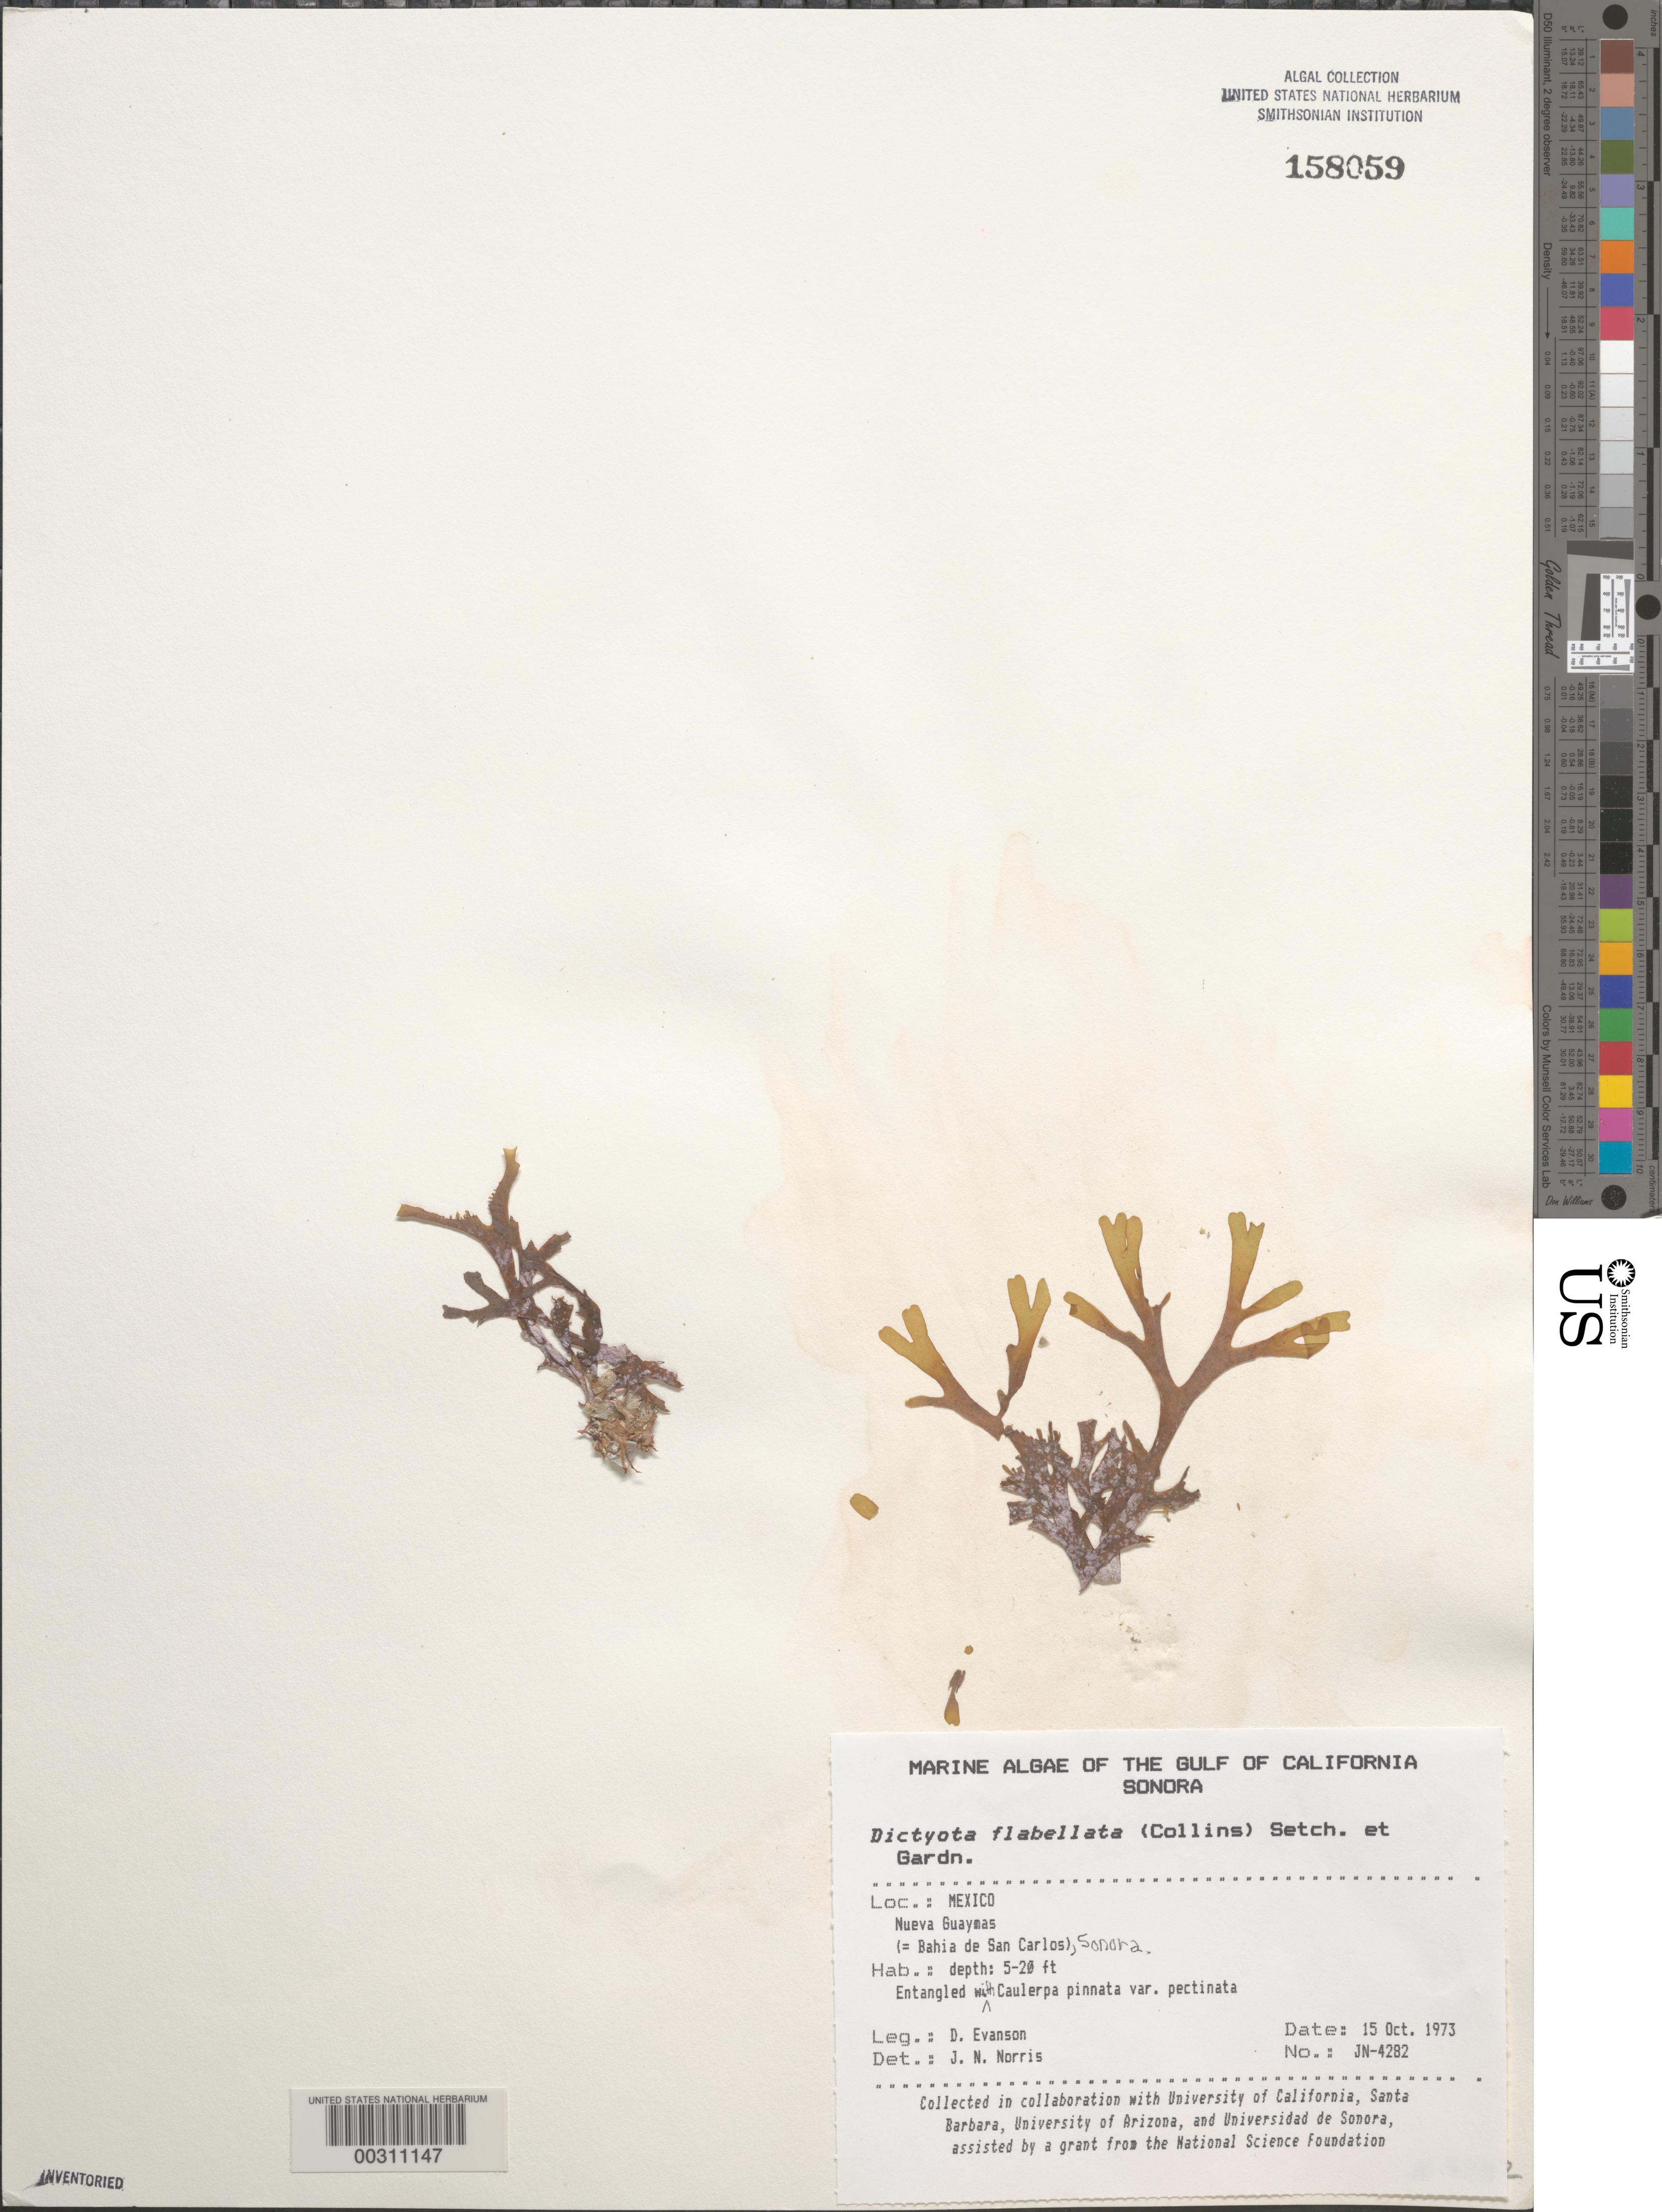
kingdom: Chromista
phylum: Ochrophyta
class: Phaeophyceae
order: Dictyotales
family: Dictyotaceae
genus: Dictyota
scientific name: Dictyota flabellata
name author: (Collins) Setch. & N.L. Gardner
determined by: Norris, James N.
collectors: D. Evensen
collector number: JN-4282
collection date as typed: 15 Oct 1973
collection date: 1973-10-15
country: Mexico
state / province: Sonora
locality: Nueva Guaymas (Bahia de San Carlos)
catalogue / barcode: US 158059